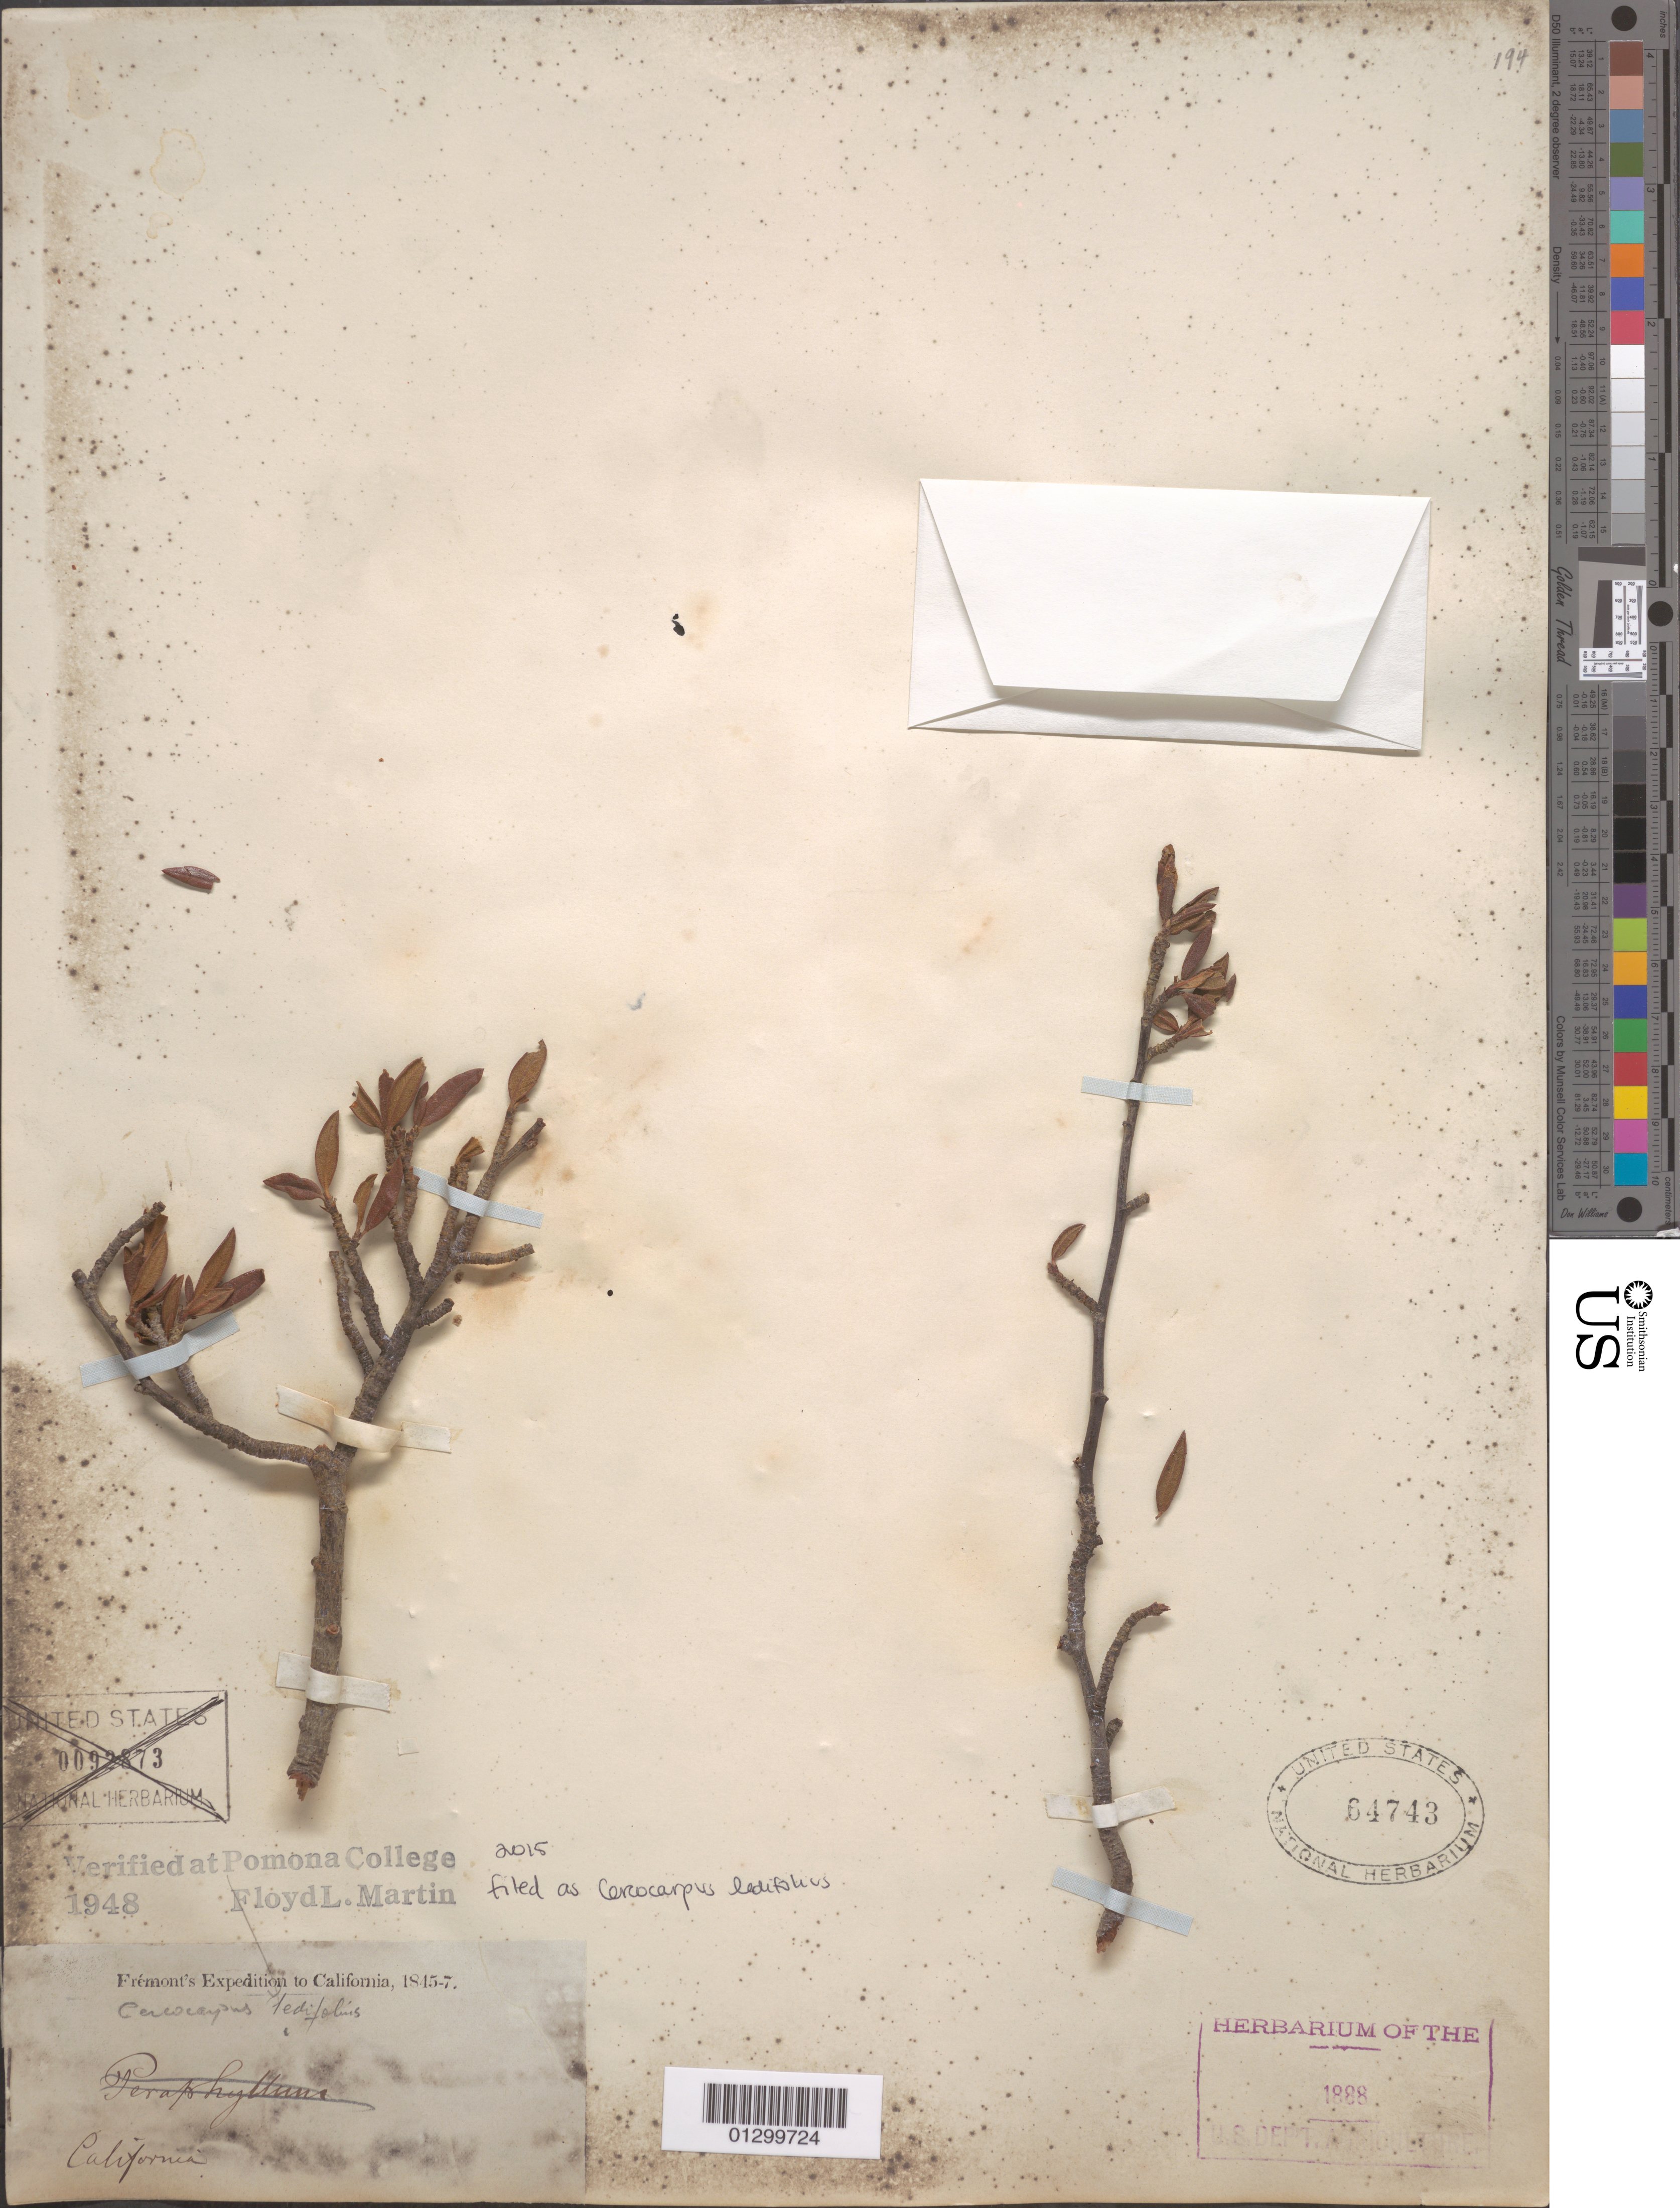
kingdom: Plantae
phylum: Tracheophyta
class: Magnoliopsida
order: Rosales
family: Rosaceae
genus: Cercocarpus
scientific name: Cercocarpus ledifolius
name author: Nutt.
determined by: Martin, F. L.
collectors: J. C. Frémont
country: United States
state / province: California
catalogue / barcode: US 64743